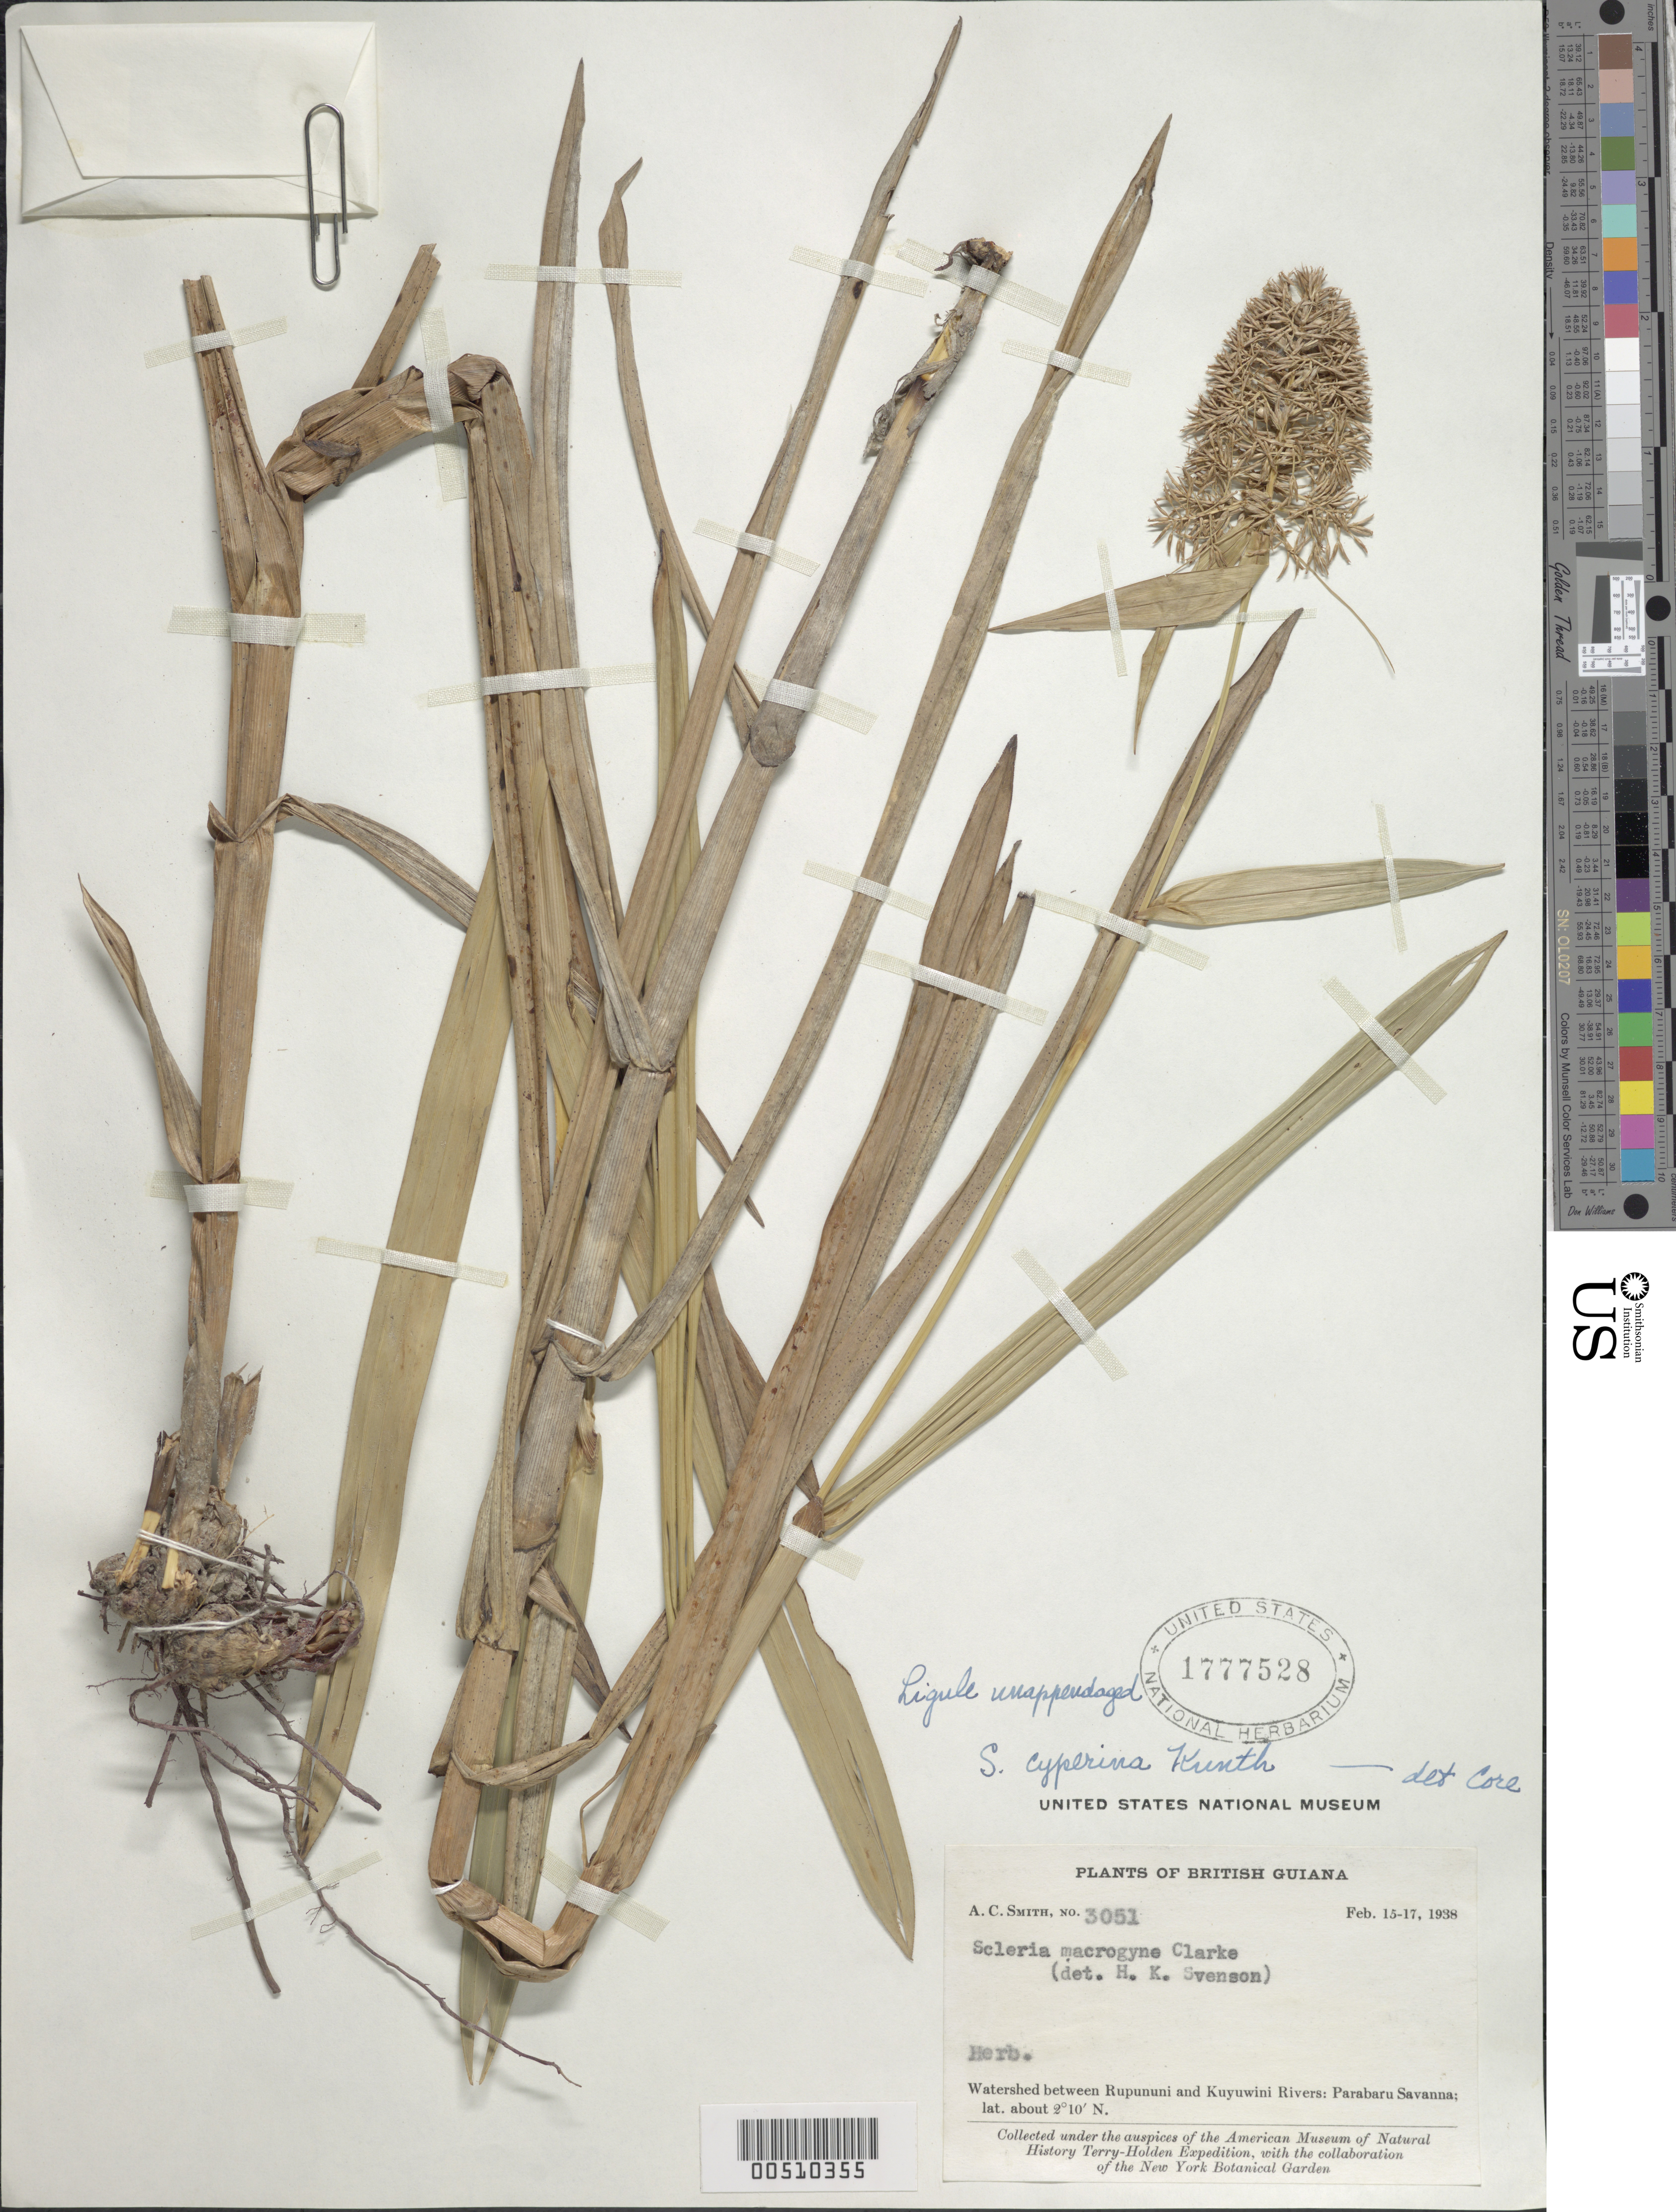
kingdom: Plantae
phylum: Tracheophyta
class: Liliopsida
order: Poales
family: Cyperaceae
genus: Scleria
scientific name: Scleria cyperina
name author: Willd. ex Kunth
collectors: A. C. Smith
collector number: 3051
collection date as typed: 15 Feb 1938 to 17 Feb 1938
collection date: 1938-02-15/1938-02-17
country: Guyana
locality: Parabaru Savanna; watershed between Rupununi and Kuyuwini Rivers. (lat/long recorded as: lat=02:10:0:N long=:::W)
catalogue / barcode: US 1777528